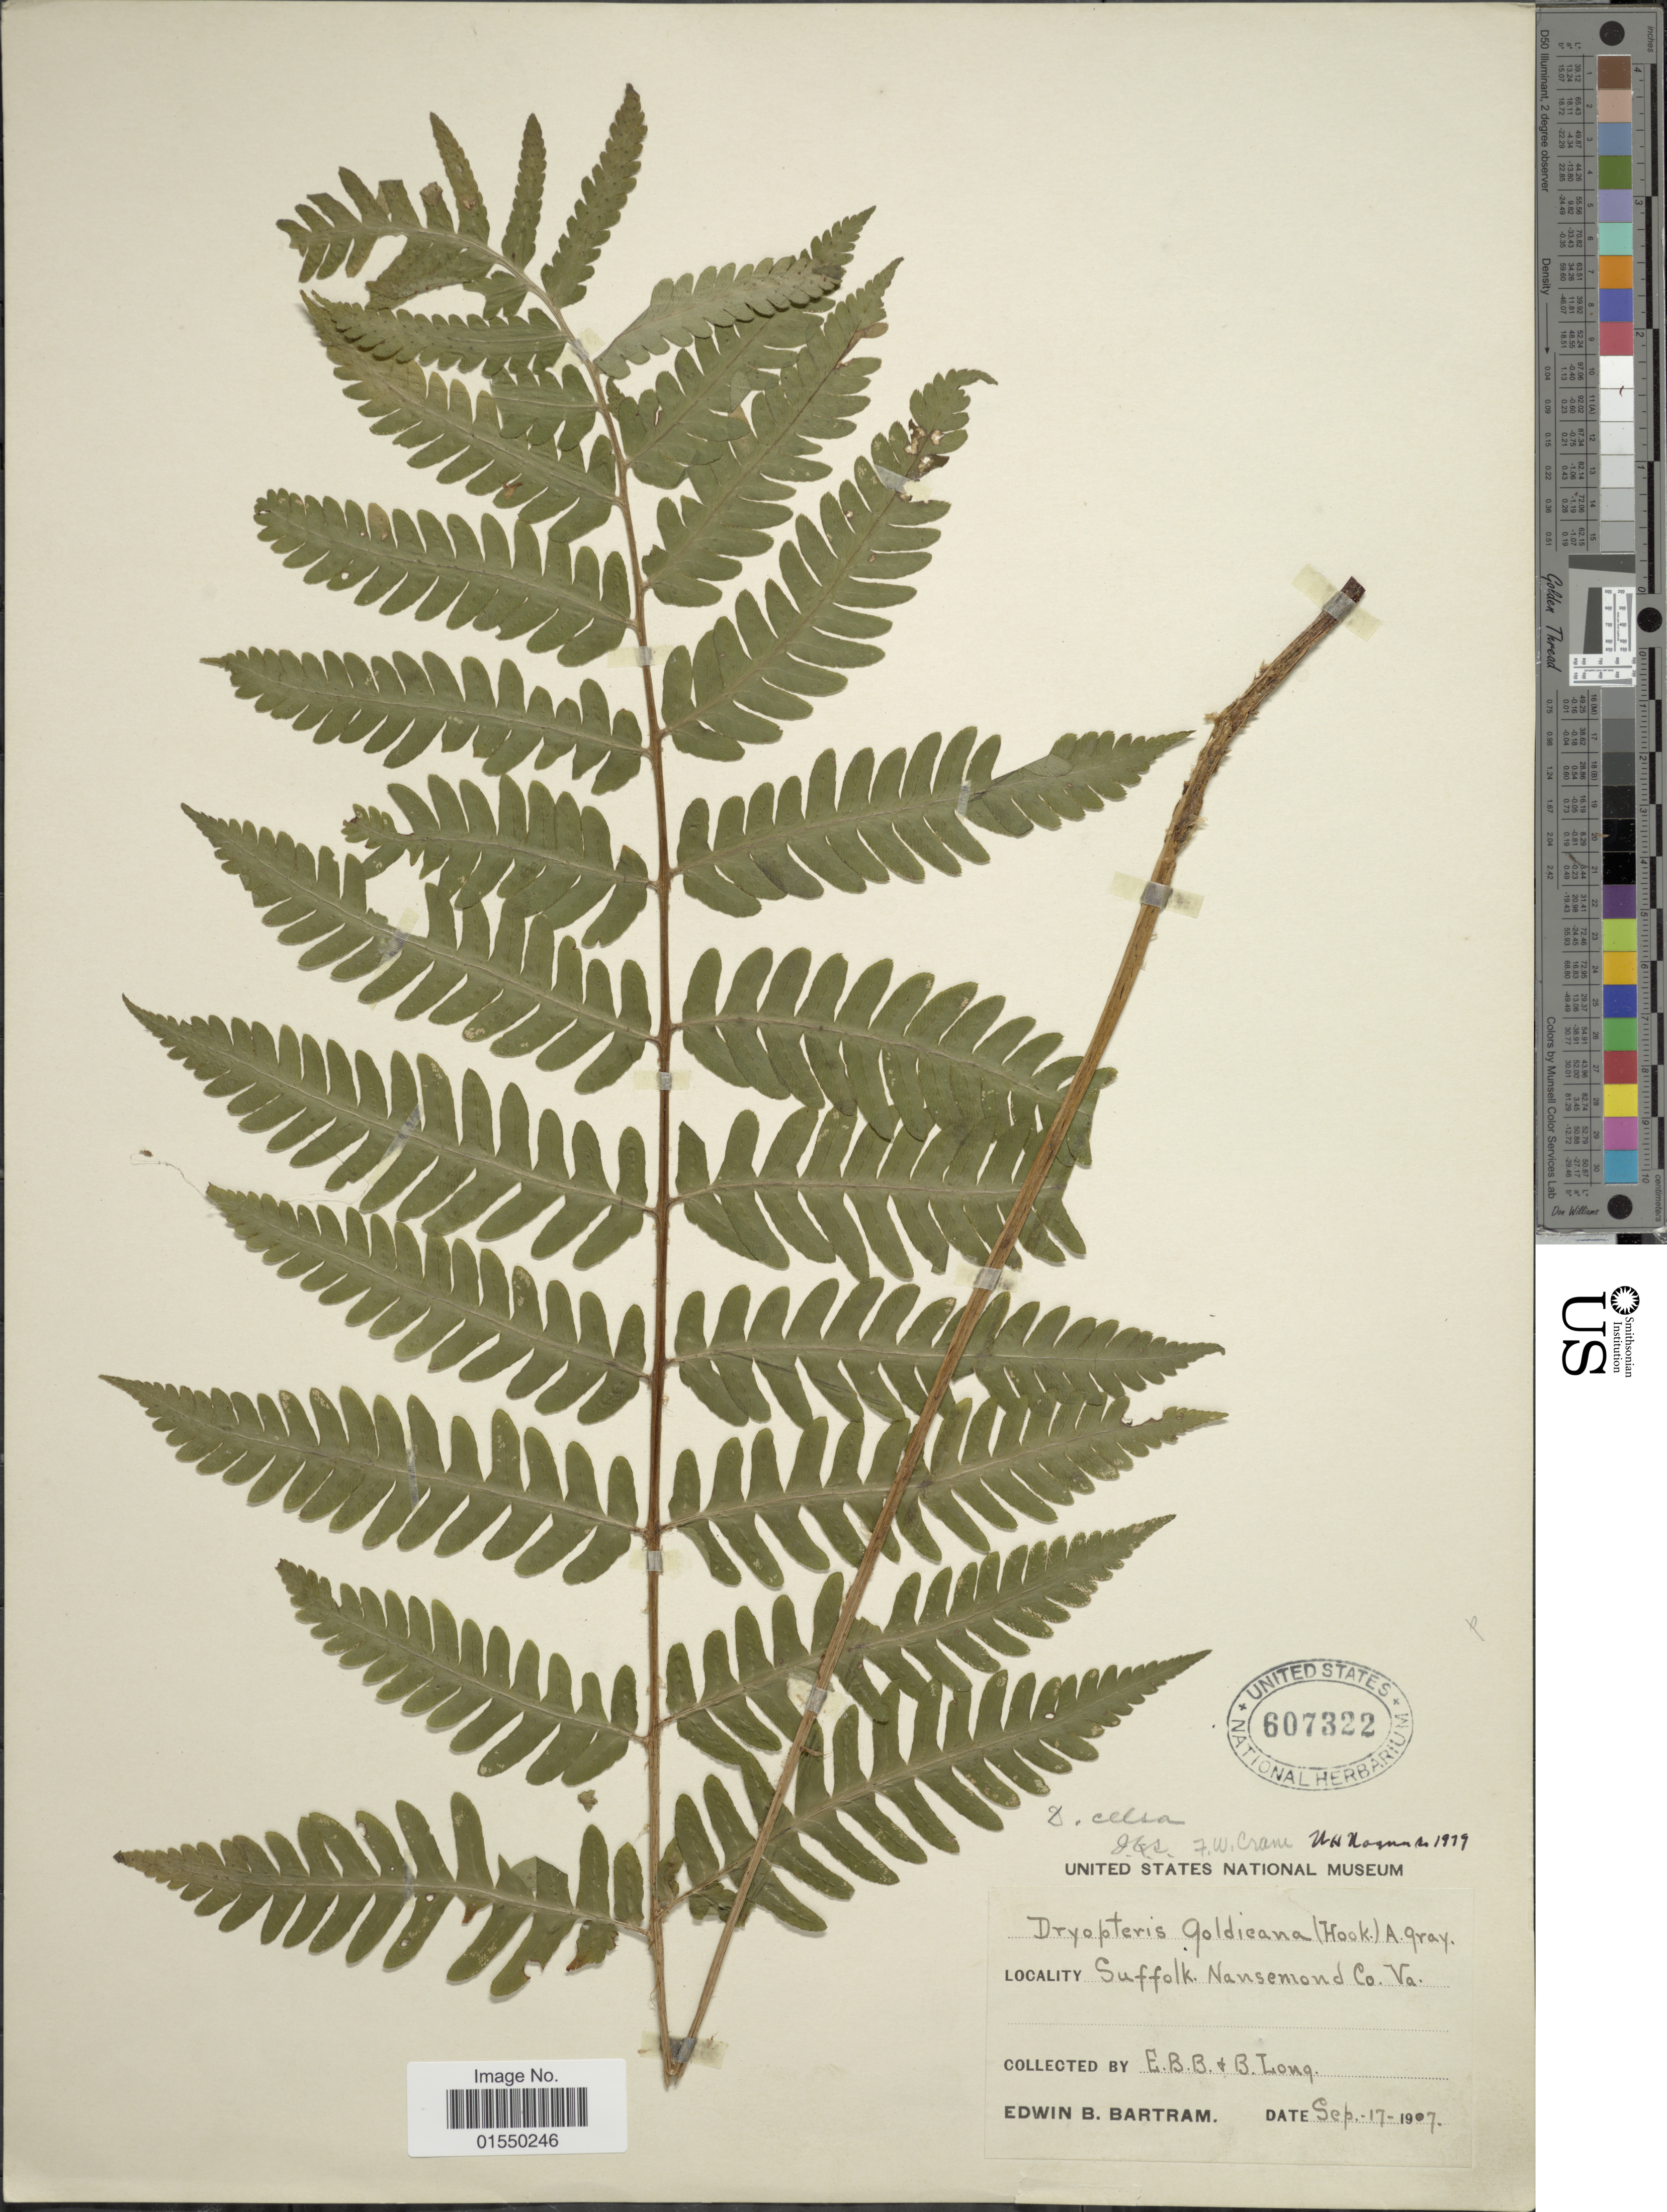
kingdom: Plantae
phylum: Tracheophyta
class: Polypodiopsida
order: Polypodiales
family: Dryopteridaceae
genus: Dryopteris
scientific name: Dryopteris celsa (W. Palmer) Knowlt., W. Palmer & C.L. Pollard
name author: (W. Palmer) Knowlt. et al.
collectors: E. B. Bartram & B. Long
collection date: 1907-09-17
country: United States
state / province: Virginia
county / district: City of Suffolk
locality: Suffolk, Nansemond (=historic county name) Co.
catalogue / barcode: US 607322